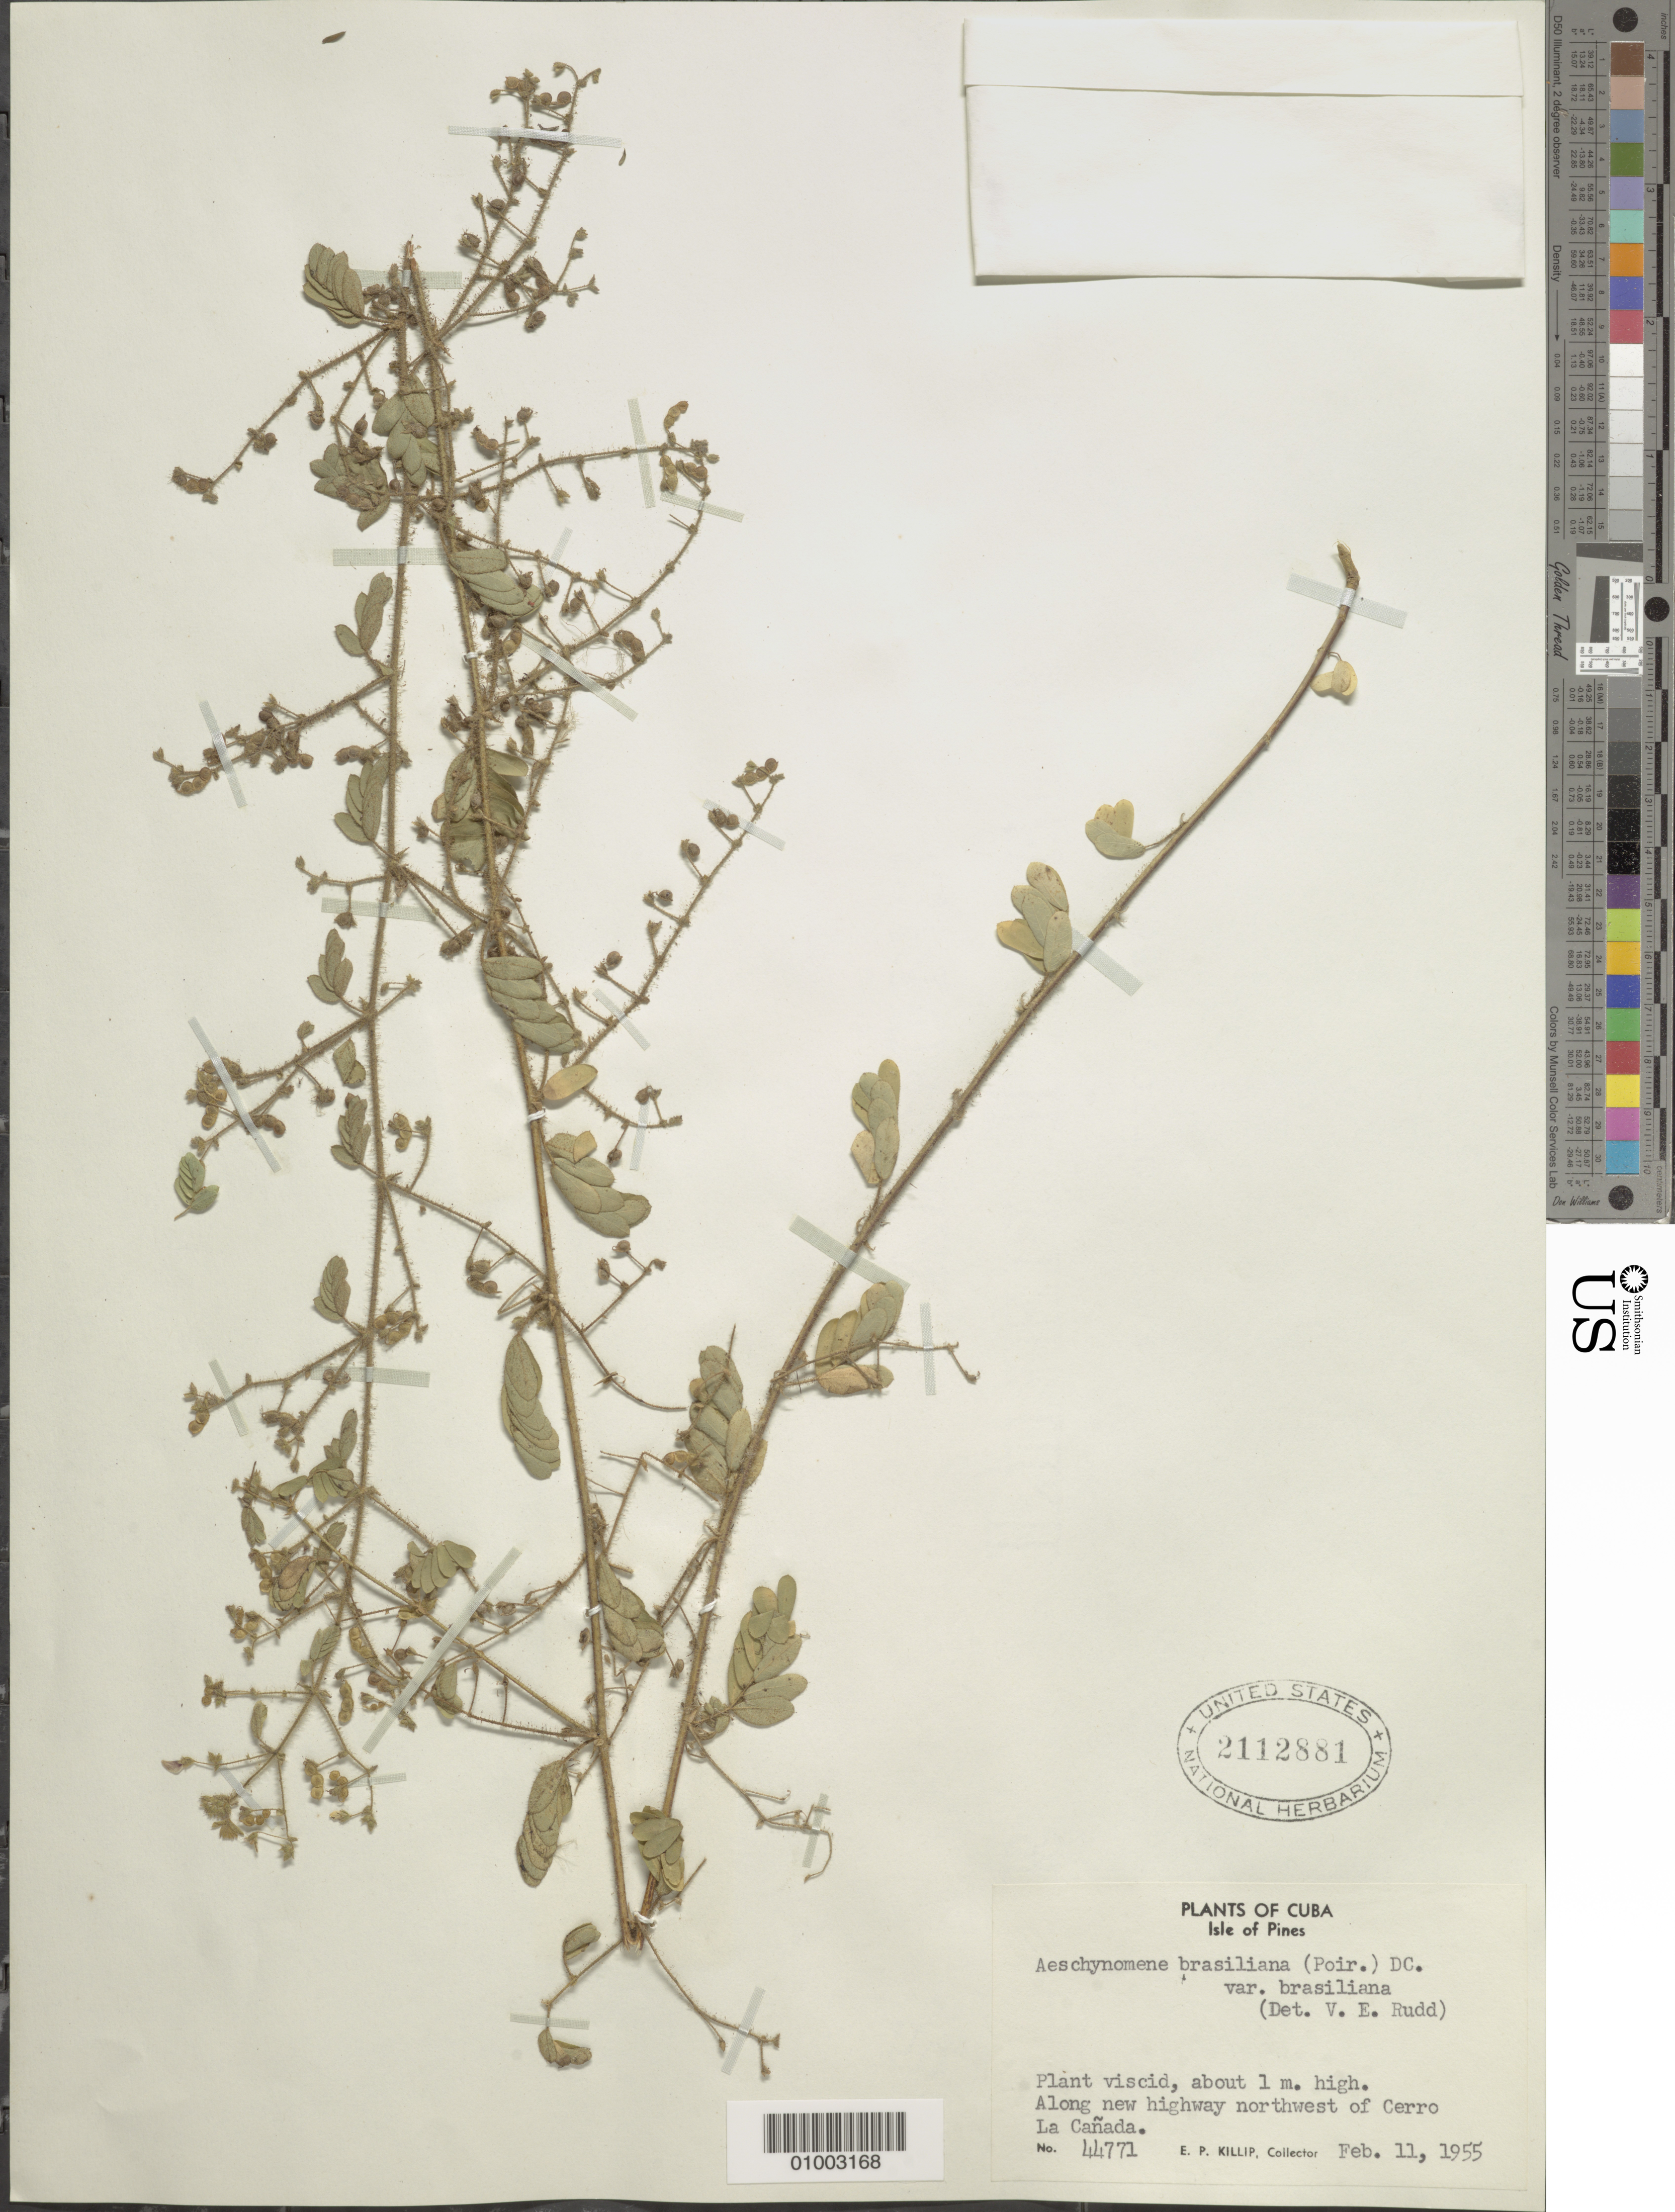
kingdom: Plantae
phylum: Tracheophyta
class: Magnoliopsida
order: Fabales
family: Fabaceae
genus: Aeschynomene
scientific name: Aeschynomene brasiliana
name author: (Poir.) DC.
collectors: E. P. Killip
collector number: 44771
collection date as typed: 11 Feb 1955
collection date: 1955-02-11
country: Cuba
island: Isla de la Juventud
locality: Along new highway northwest of Cerro La Canada, Isle of Pines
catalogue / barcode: US 2112881